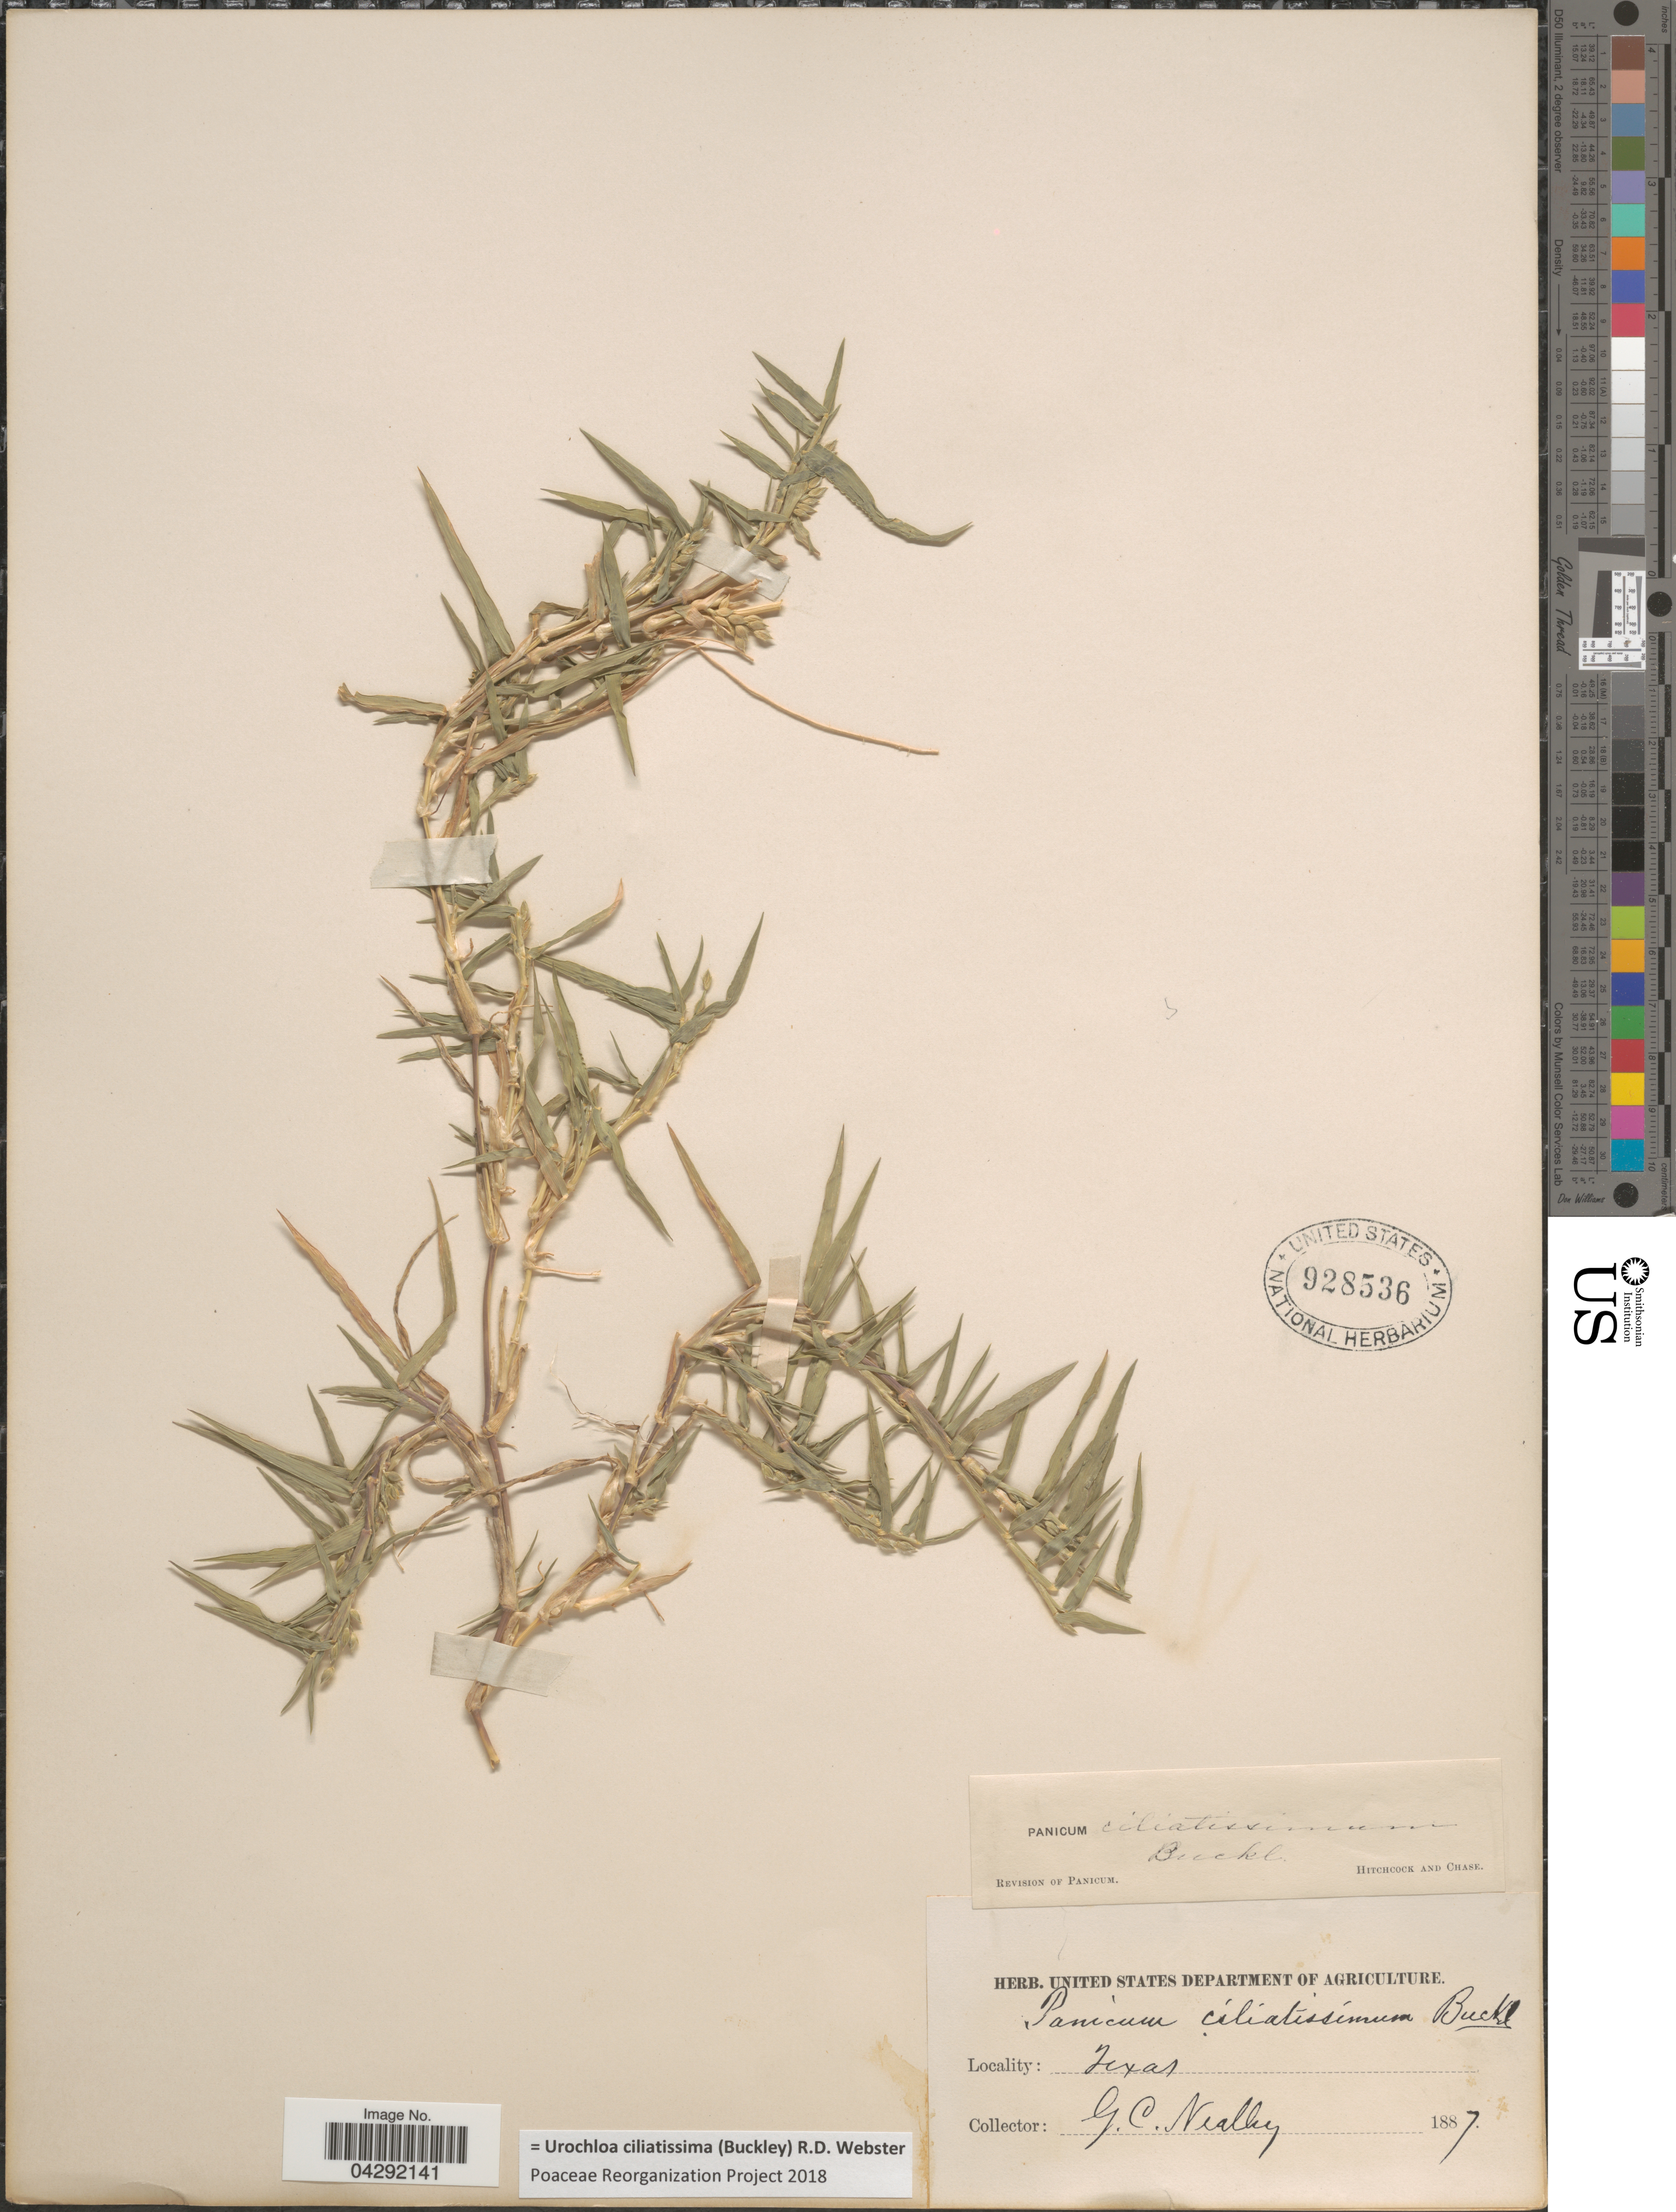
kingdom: Plantae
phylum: Tracheophyta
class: Liliopsida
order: Poales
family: Poaceae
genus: Urochloa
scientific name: Urochloa ciliatissima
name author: (Buckley) R.D. Webster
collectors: G. C. Nealley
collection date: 1887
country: United States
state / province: Texas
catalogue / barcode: US 928536